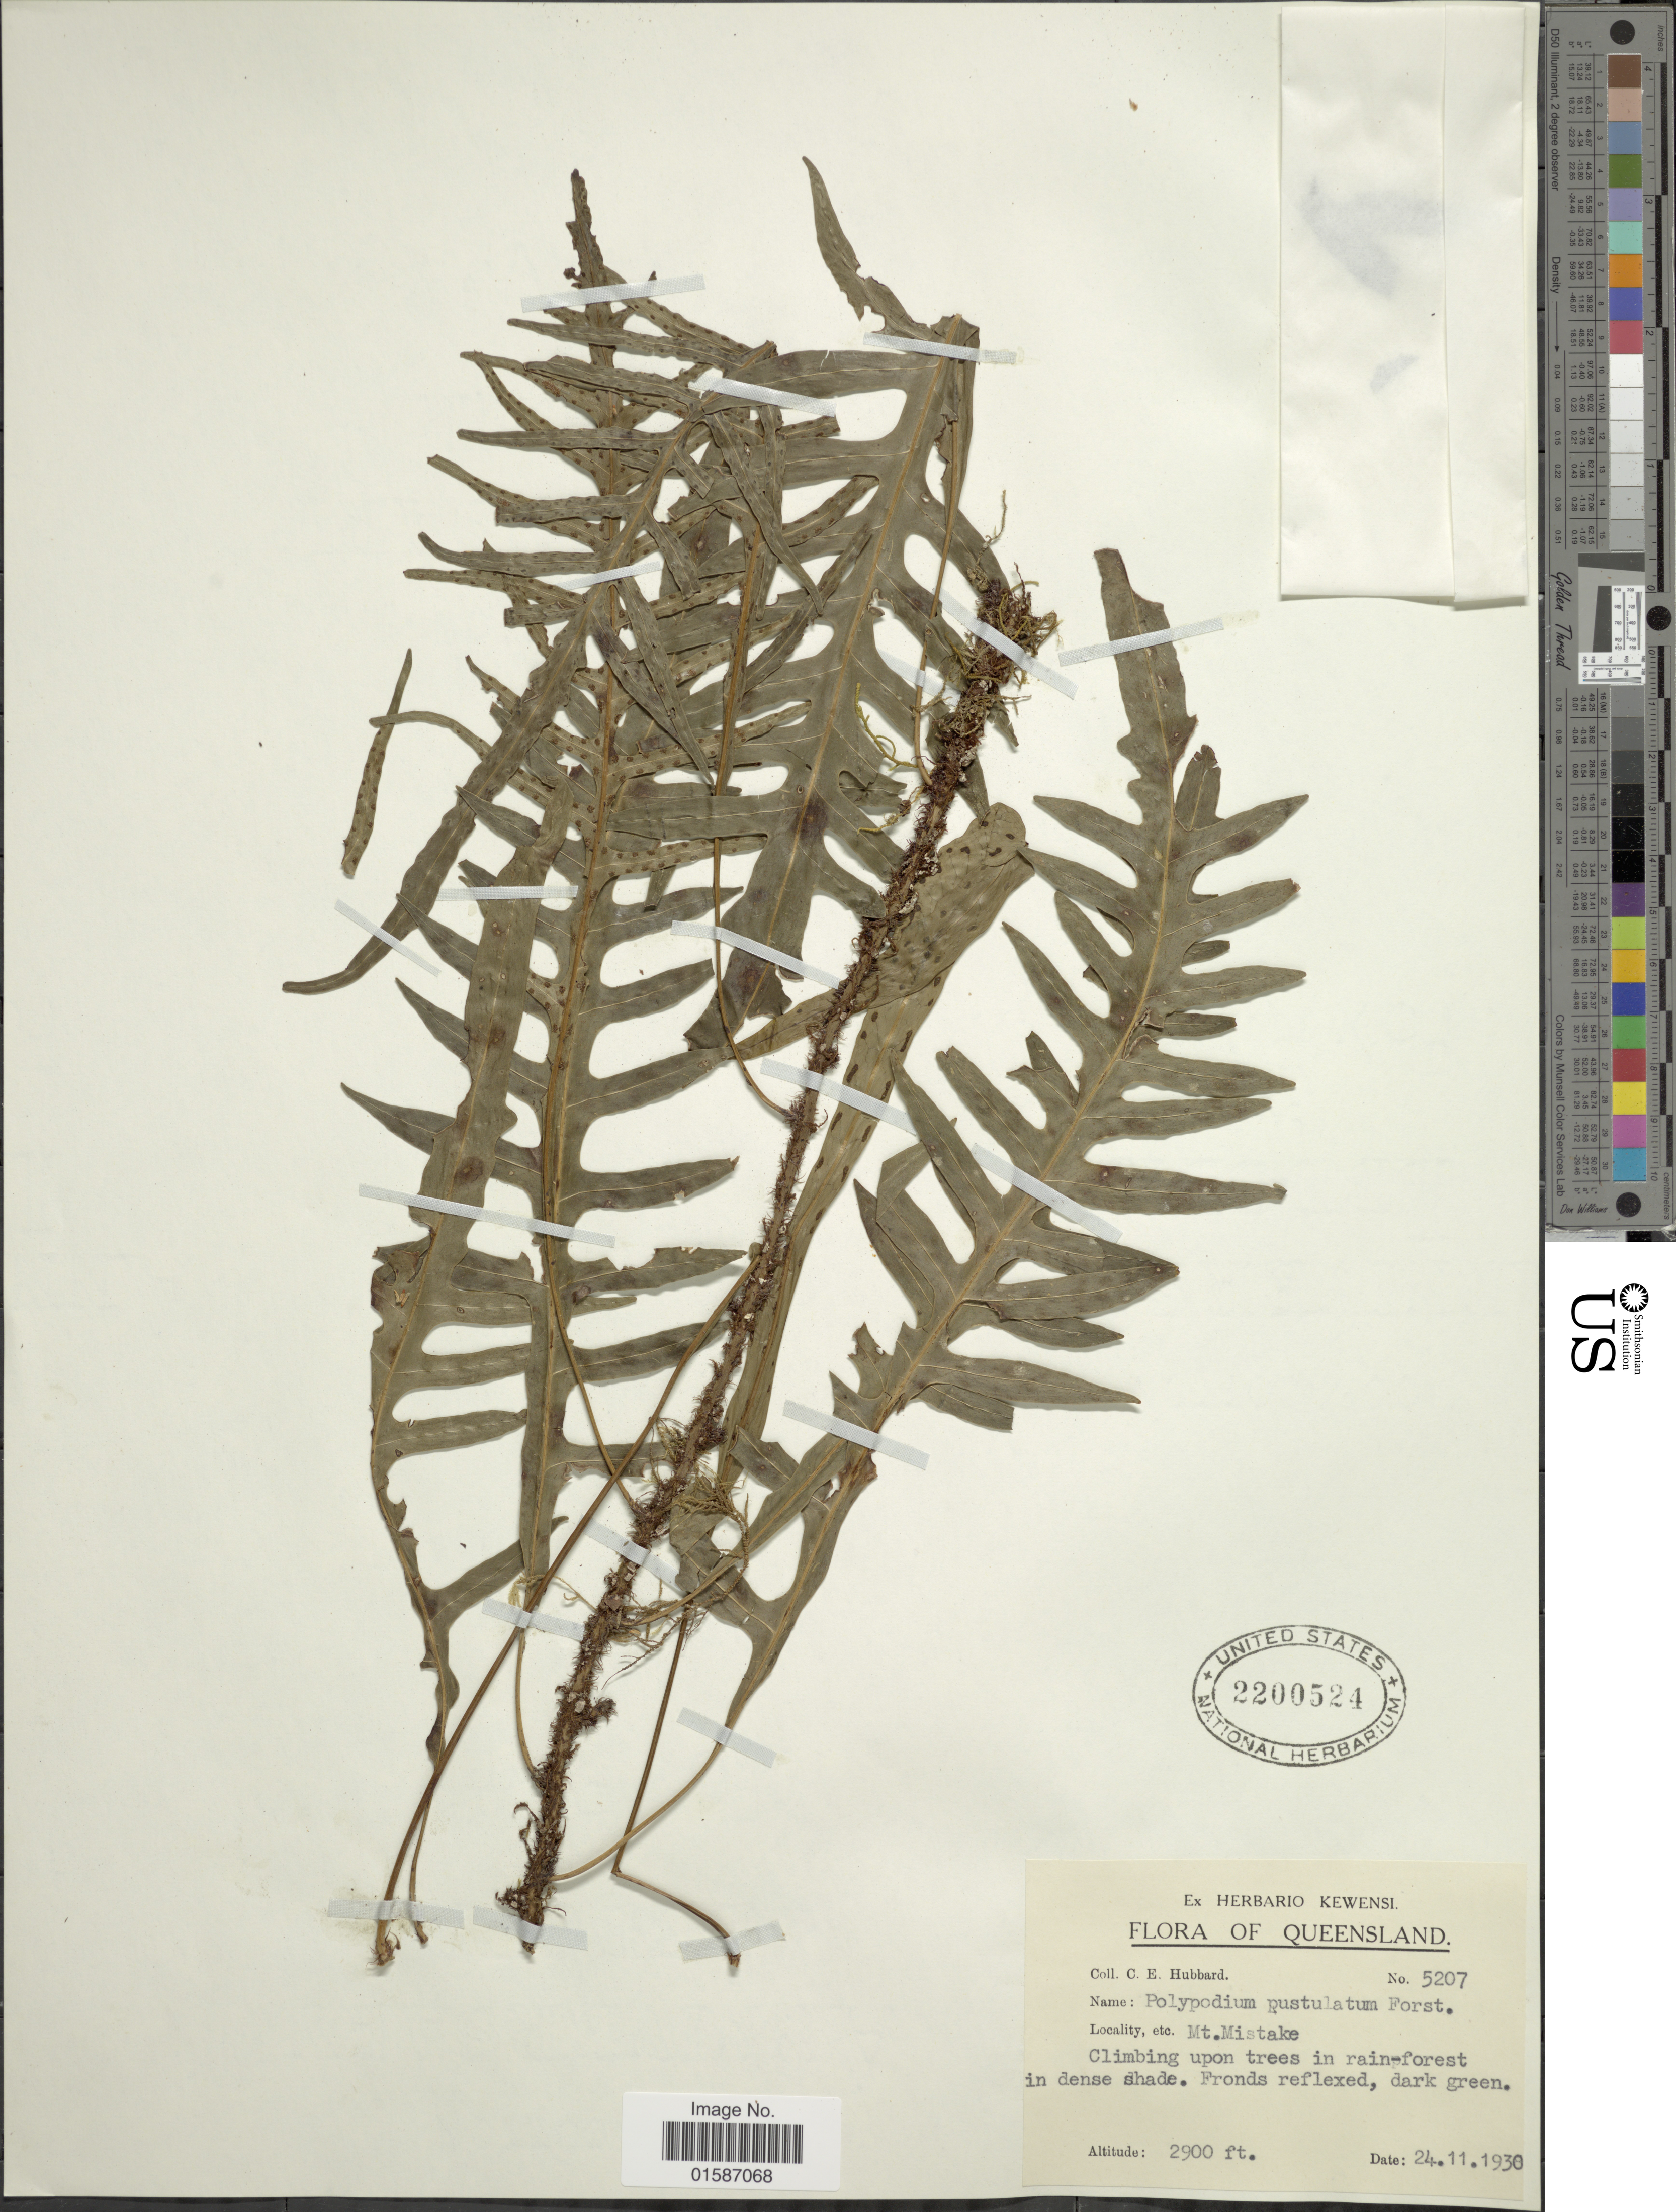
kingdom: Plantae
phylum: Tracheophyta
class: Polypodiopsida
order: Polypodiales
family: Polypodiaceae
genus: Microsorum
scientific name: Microsorum scandens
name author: Tindale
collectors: C. E. Hubbard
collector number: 5207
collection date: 1930-11-24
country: Australia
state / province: Queensland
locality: Mt Mistake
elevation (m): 884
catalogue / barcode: US 220524